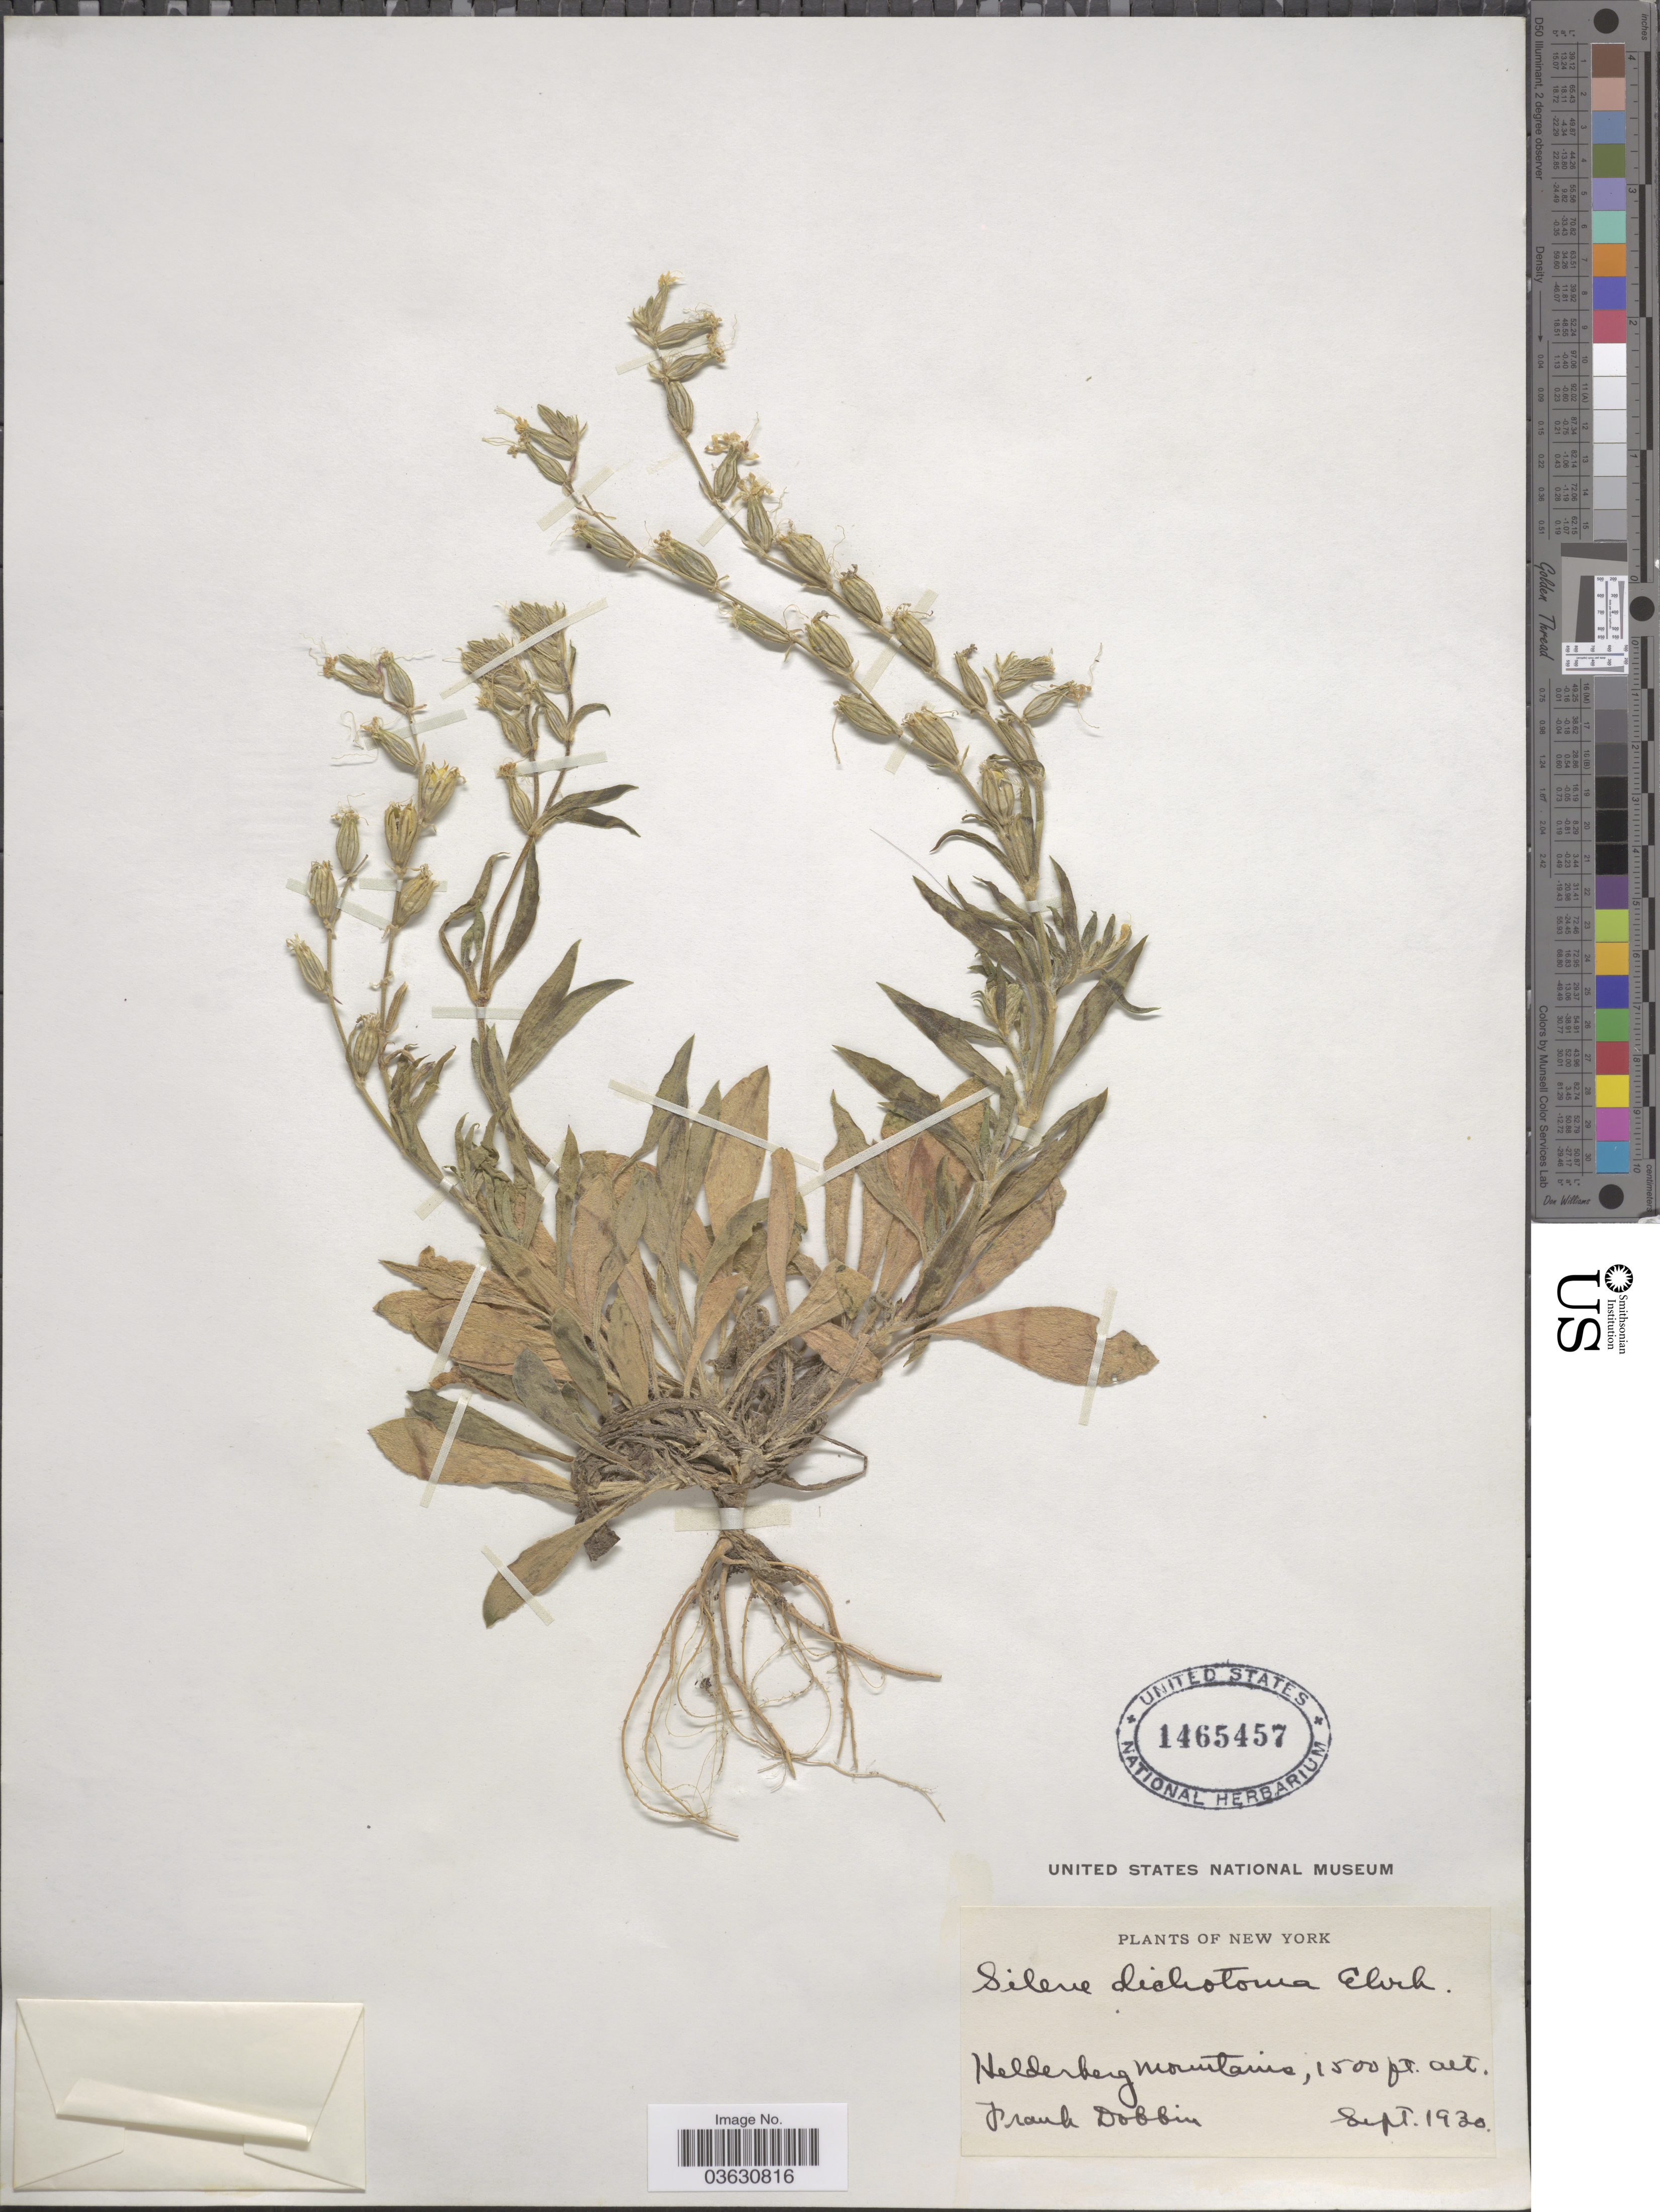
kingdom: Plantae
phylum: Tracheophyta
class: Magnoliopsida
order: Caryophyllales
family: Caryophyllaceae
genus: Silene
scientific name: Silene dichotoma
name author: Ehrh.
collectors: F. Dobbin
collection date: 1930-09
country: United States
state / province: New York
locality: Helderberg mountains.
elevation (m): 457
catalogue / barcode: US 1465457